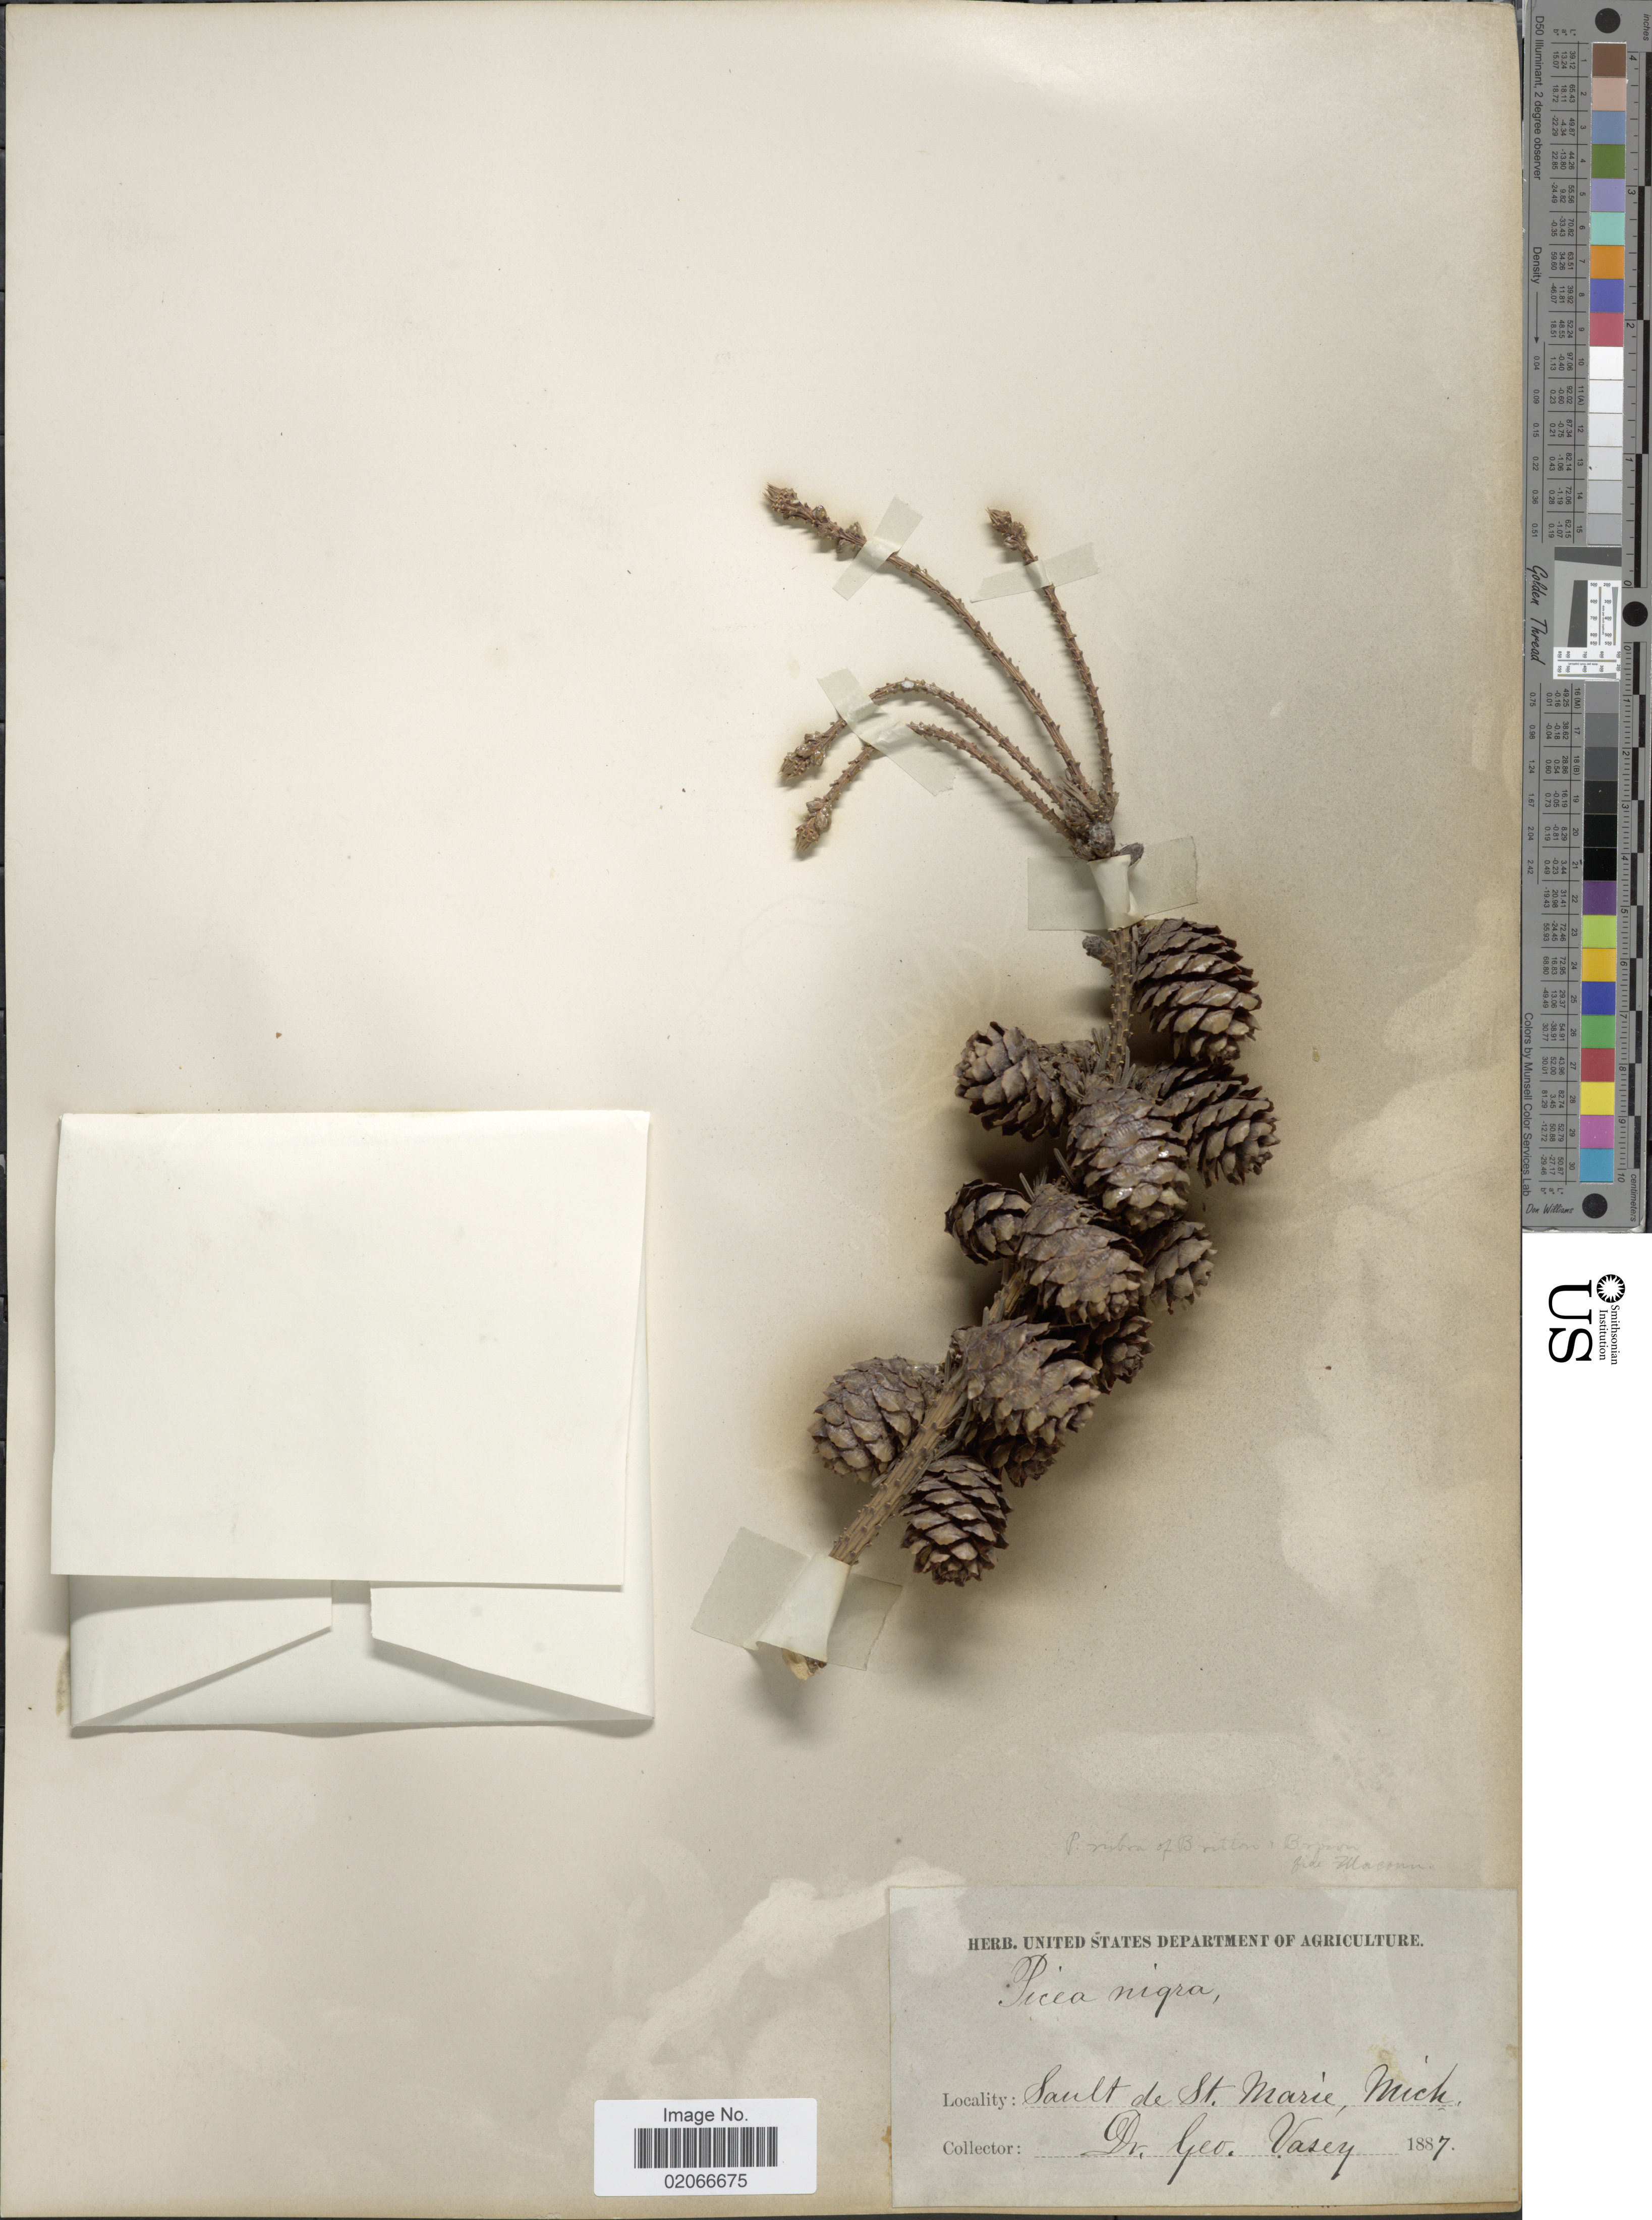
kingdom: Plantae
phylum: Tracheophyta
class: Pinopsida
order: Pinales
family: Pinaceae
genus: Picea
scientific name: Picea mariana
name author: (Mill.) Britton, Stearns & Poggenb.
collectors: G. Vasey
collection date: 1887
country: United States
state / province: Michigan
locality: Sault de St. Marie